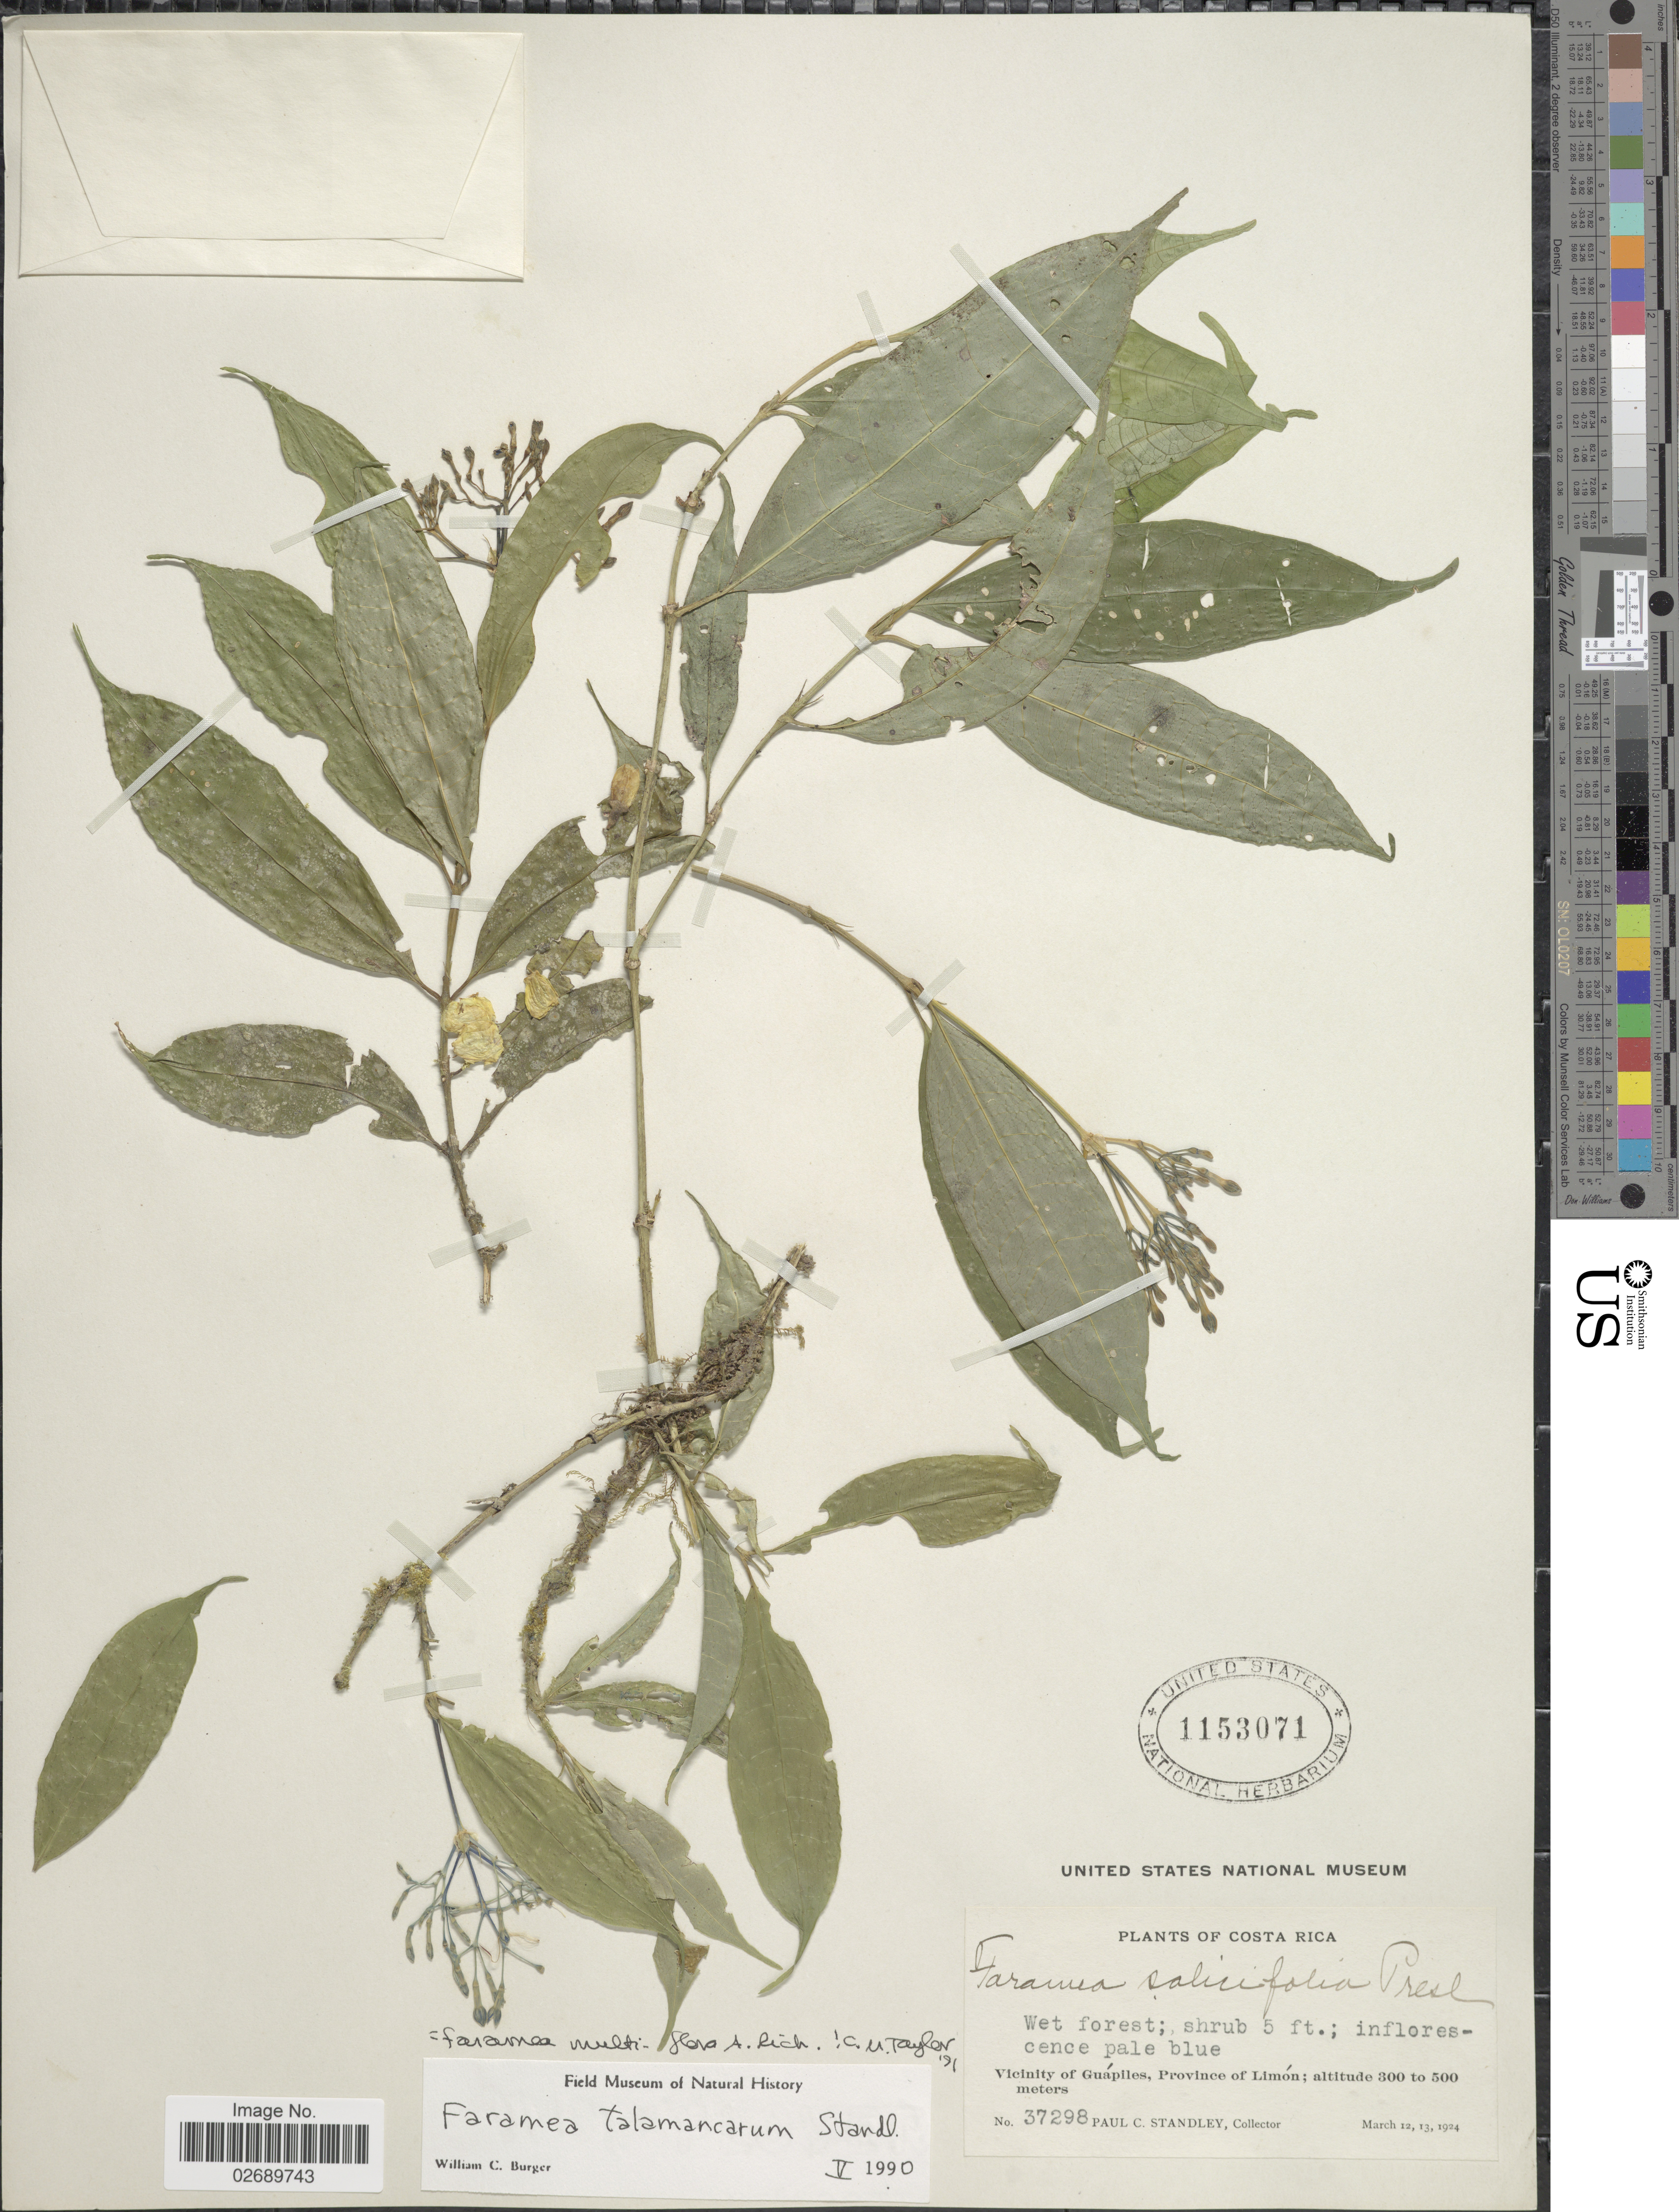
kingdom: Plantae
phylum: Tracheophyta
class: Magnoliopsida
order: Gentianales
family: Rubiaceae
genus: Faramea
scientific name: Faramea multiflora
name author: A. Rich. ex DC.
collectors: P. C. Standley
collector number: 37298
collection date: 1924-03-12/1924-03-13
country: Costa Rica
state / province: Limón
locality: Vicinity of Guapile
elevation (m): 300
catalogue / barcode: US 1153071